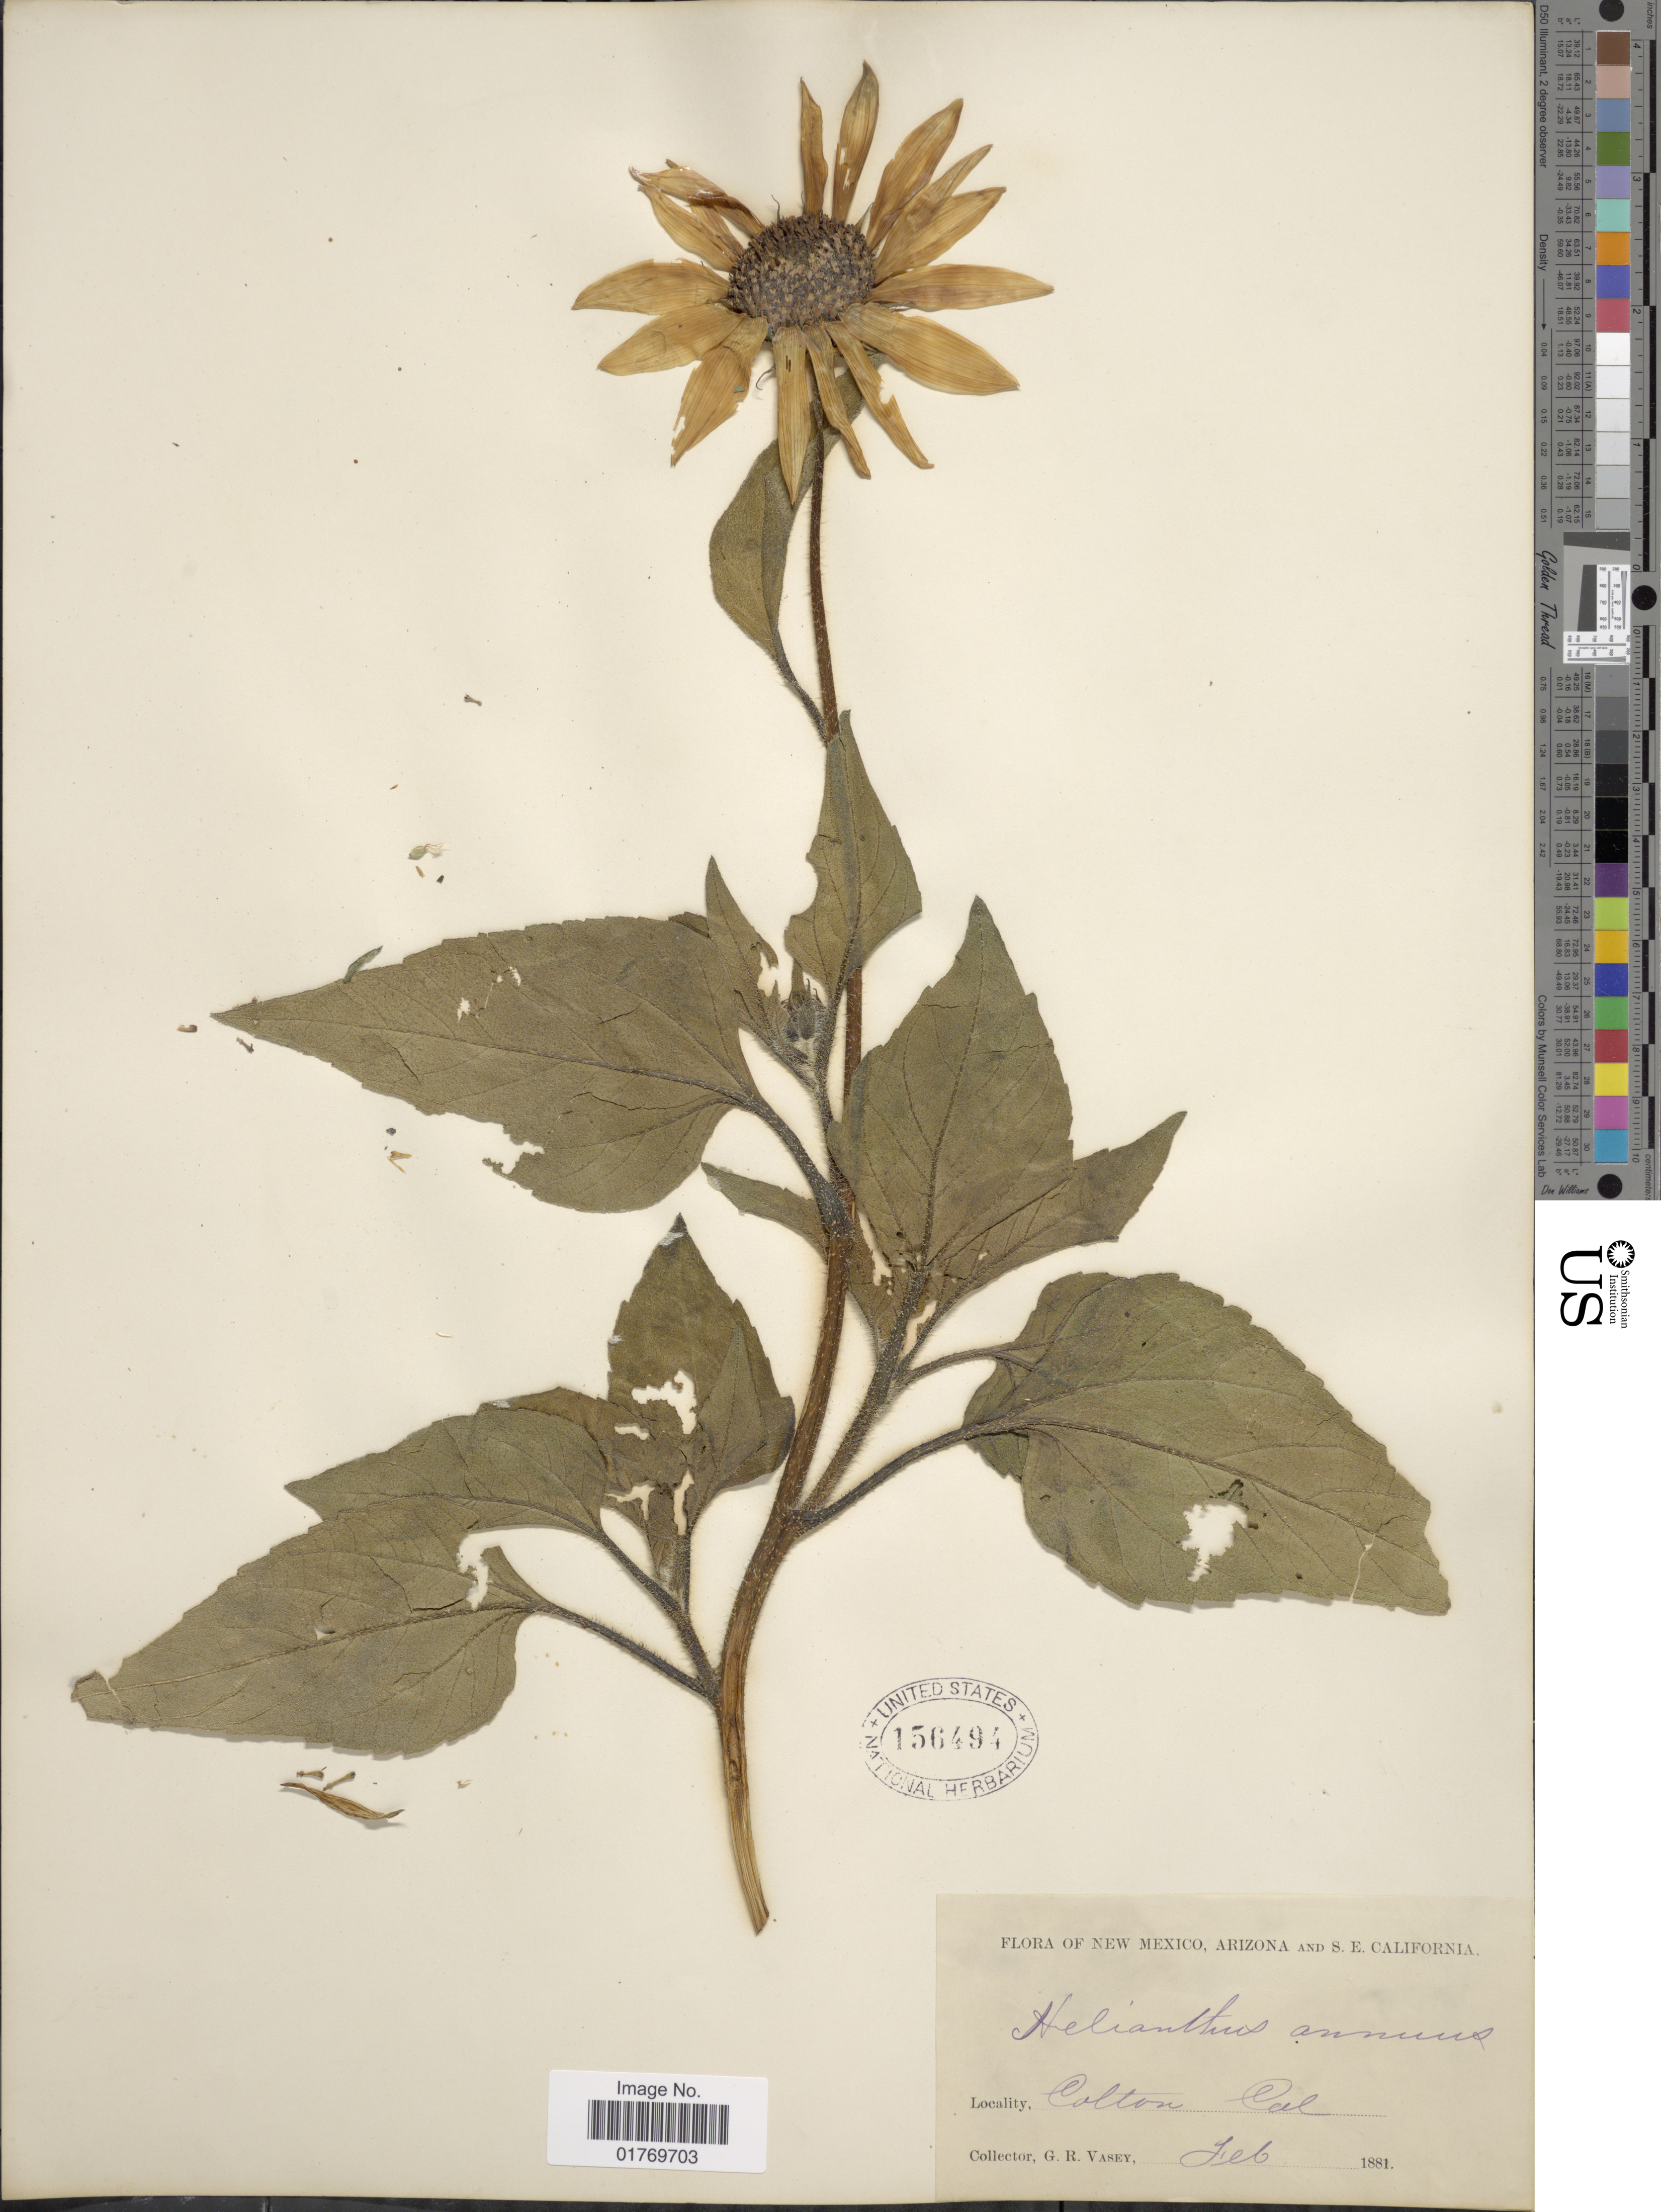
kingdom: Plantae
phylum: Tracheophyta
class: Magnoliopsida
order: Asterales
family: Asteraceae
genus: Helianthus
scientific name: Helianthus annuus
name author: L.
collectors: G. R. Vasey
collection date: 1881-02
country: United States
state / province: California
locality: Colton, Cal.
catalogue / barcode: US 156494